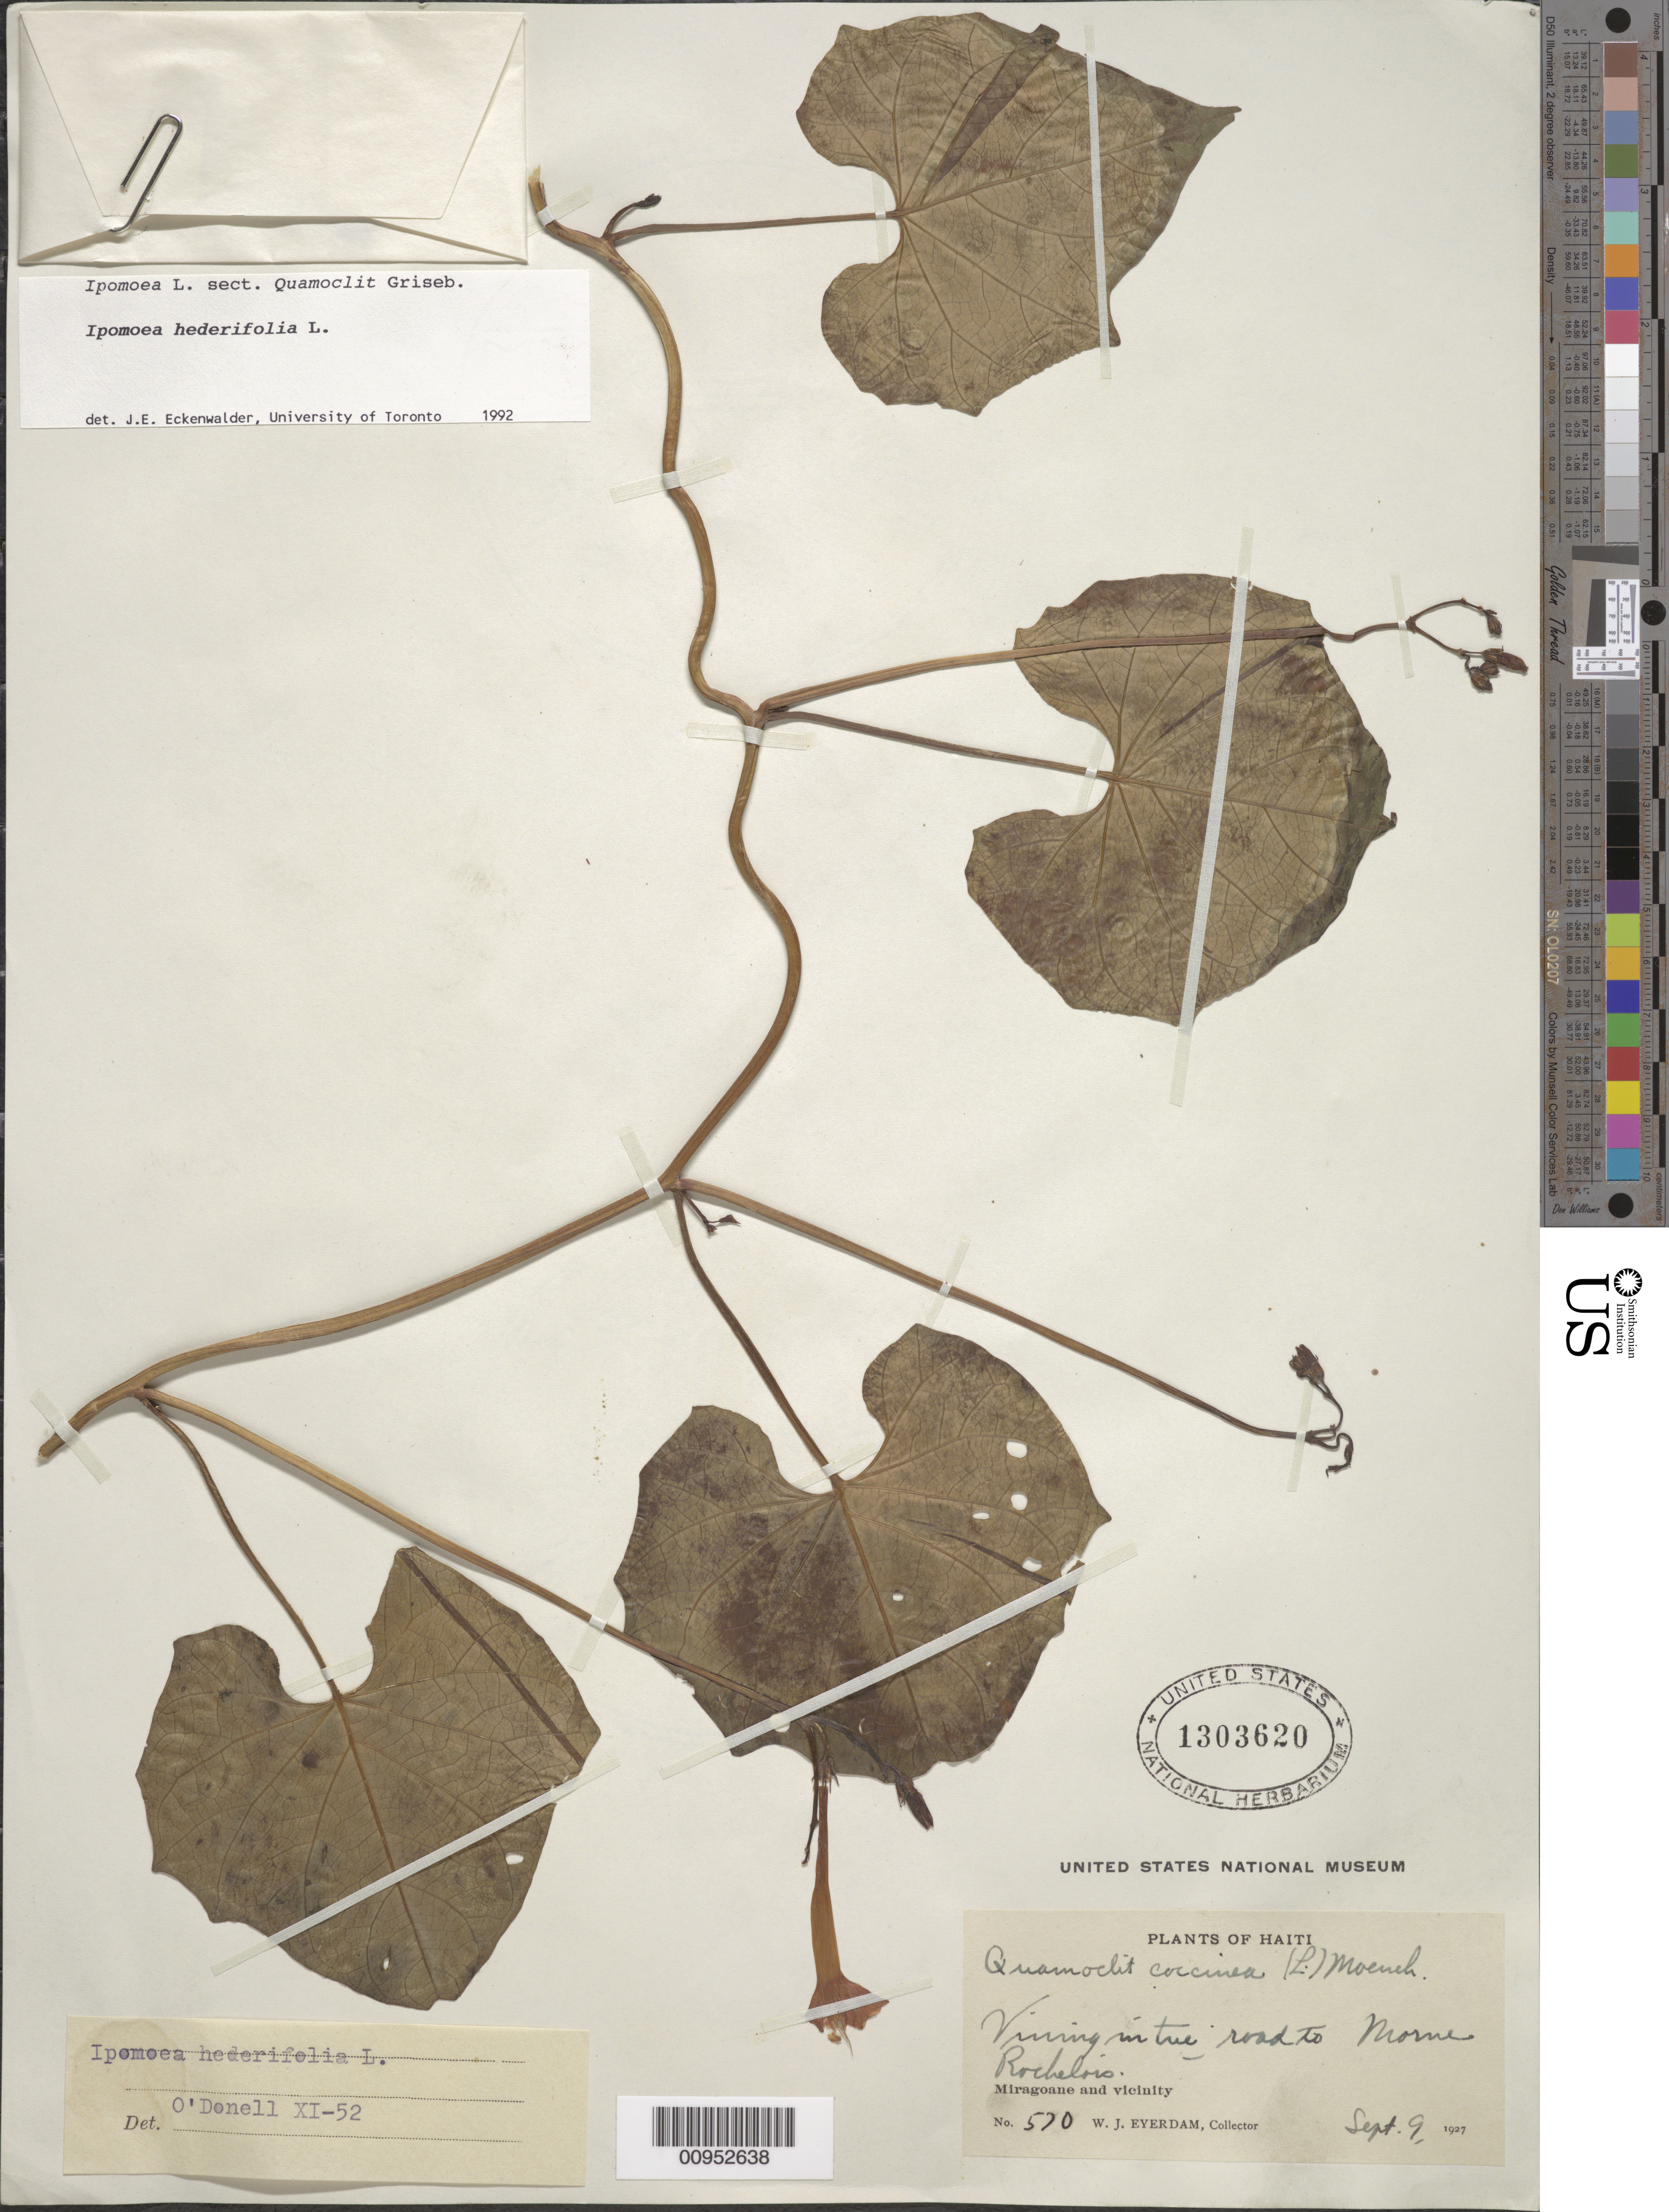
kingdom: Plantae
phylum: Tracheophyta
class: Magnoliopsida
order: Solanales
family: Convolvulaceae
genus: Ipomoea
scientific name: Ipomoea hederifolia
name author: L.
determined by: Eckenwalder, James E.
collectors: W. J. Eyerdam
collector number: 570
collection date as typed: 09 Sep 1927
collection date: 1927-09-09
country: Haiti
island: Hispaniola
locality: Miragoane and vicinity; road to Morne Rochelois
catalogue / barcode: US 1303620